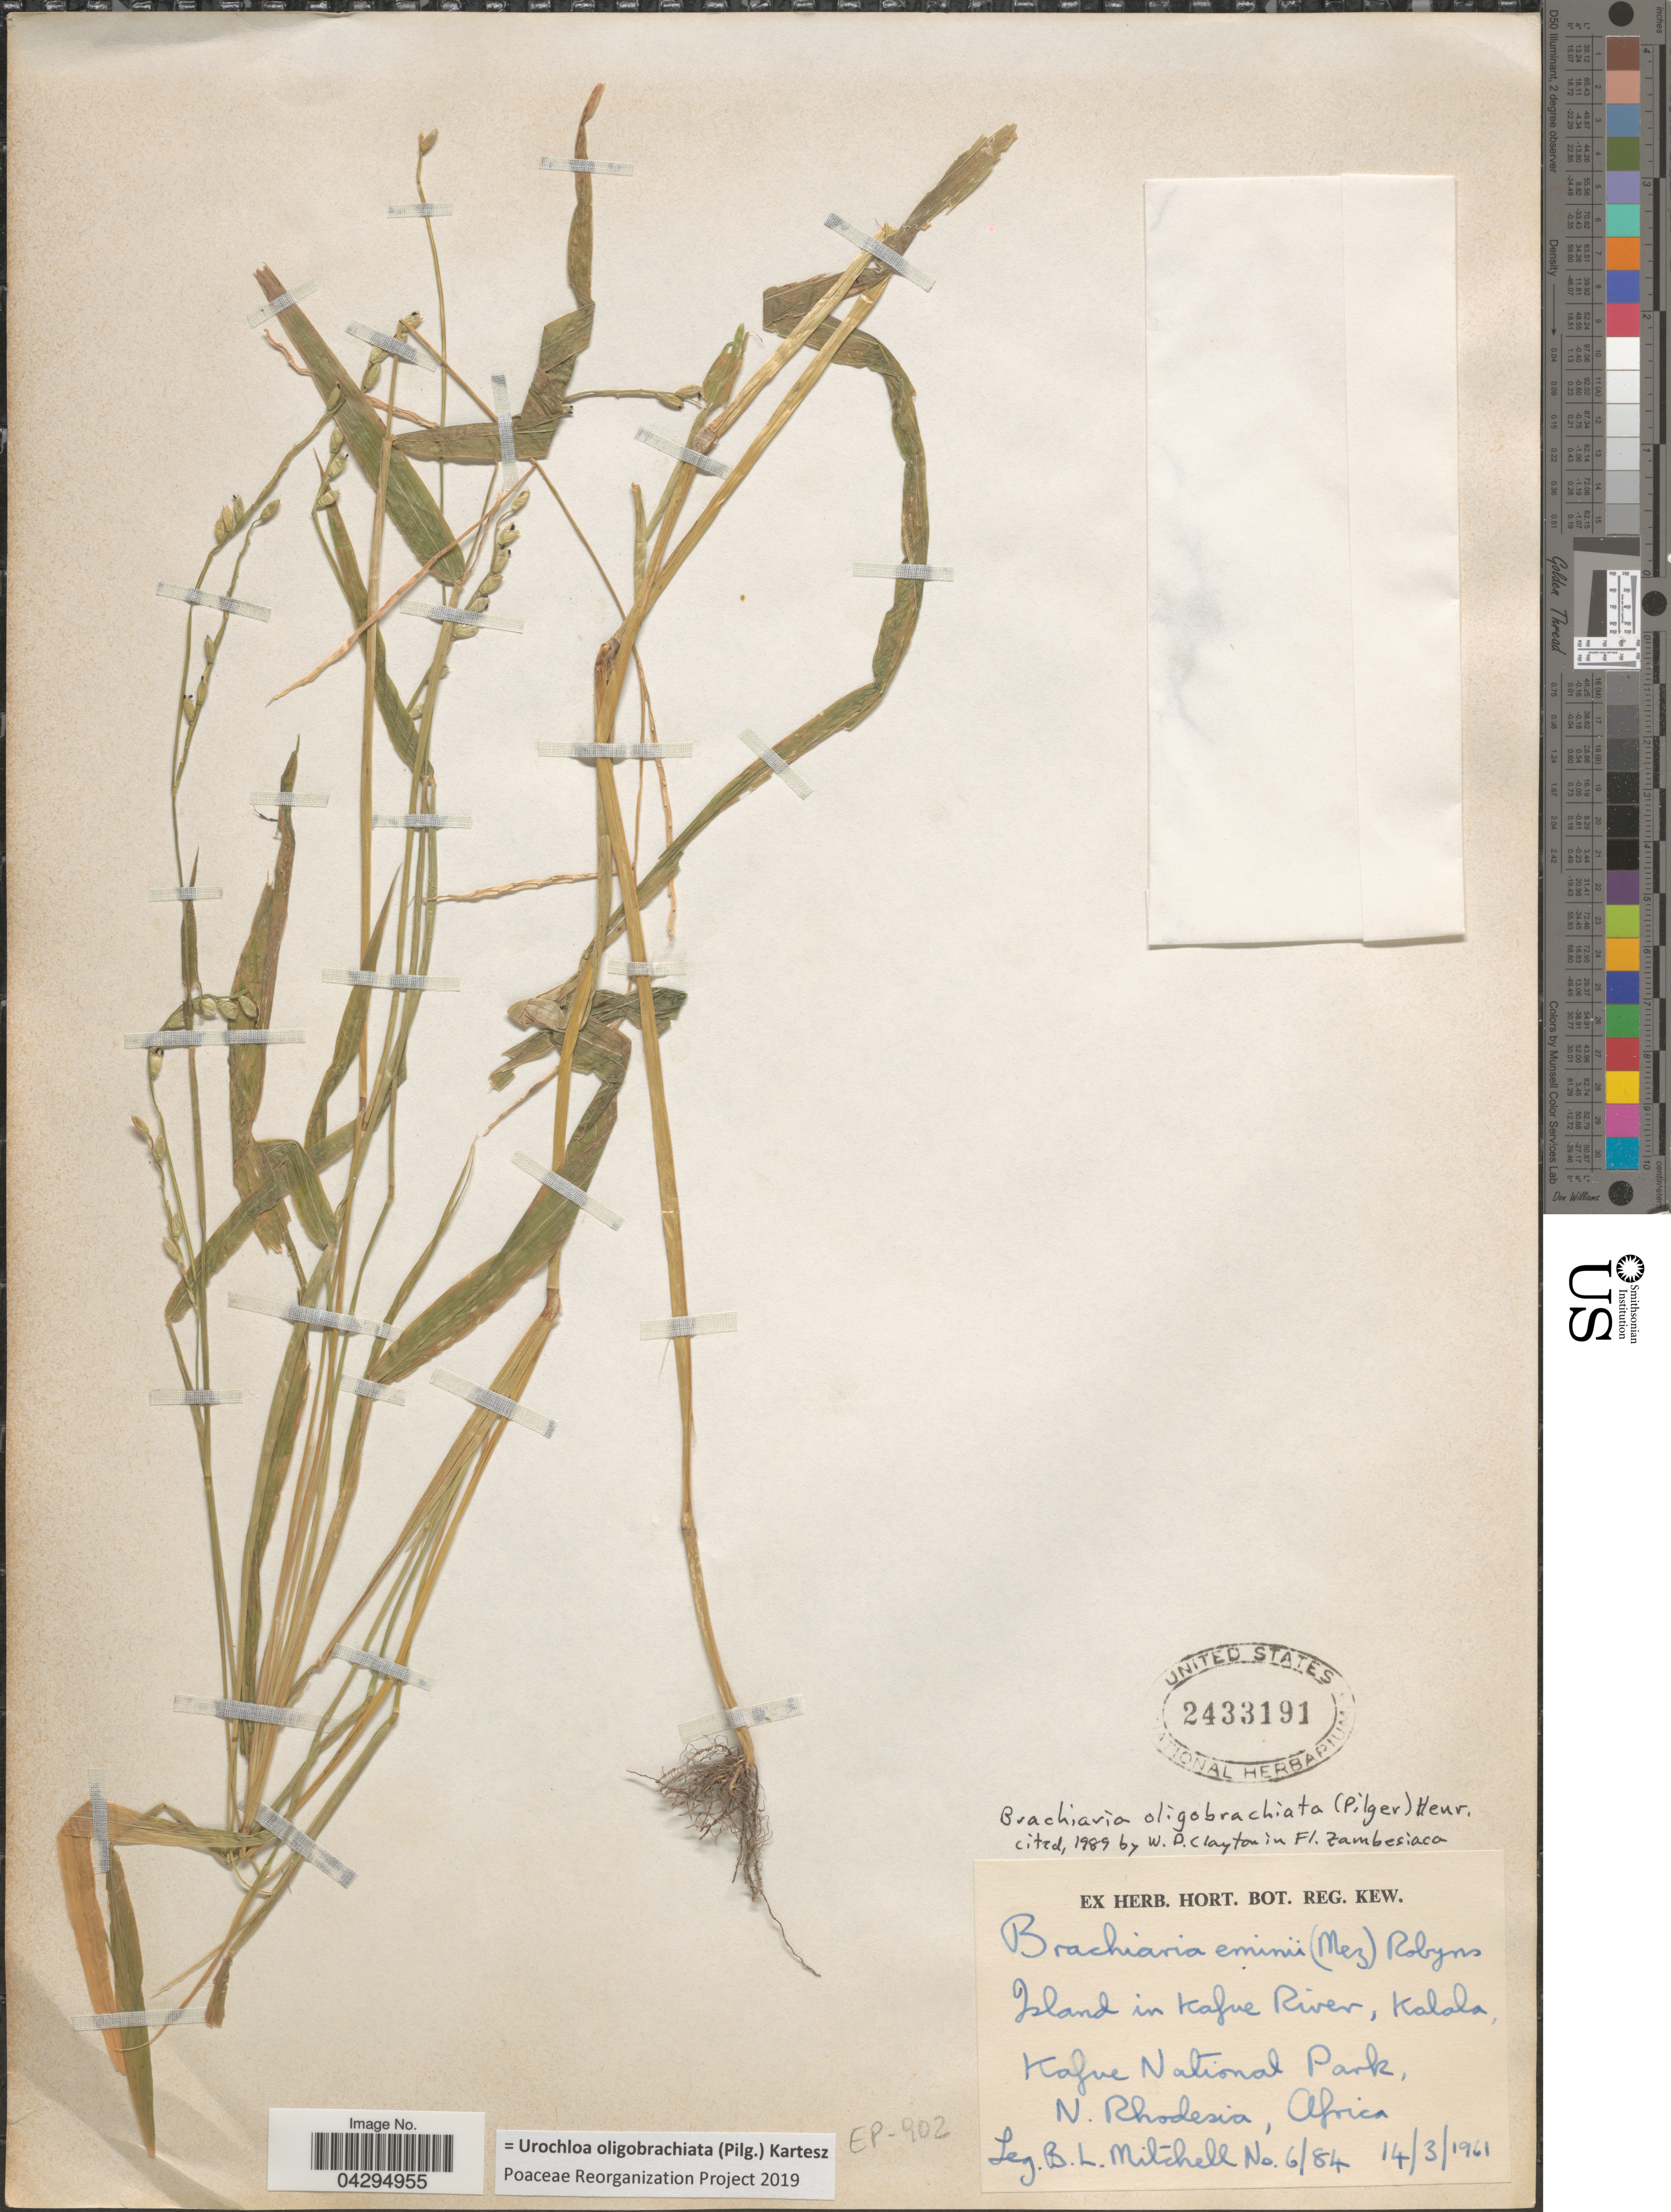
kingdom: Plantae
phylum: Tracheophyta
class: Liliopsida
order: Poales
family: Poaceae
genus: Urochloa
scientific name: Urochloa oligobrachiata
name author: (Pilg.) Kartesz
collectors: B. Mitchell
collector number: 6/84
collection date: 1961-03-14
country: Zambia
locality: Island in Kafue River, Kalala, Kafue National Park, N. Rhodesia.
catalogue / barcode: US 2433191